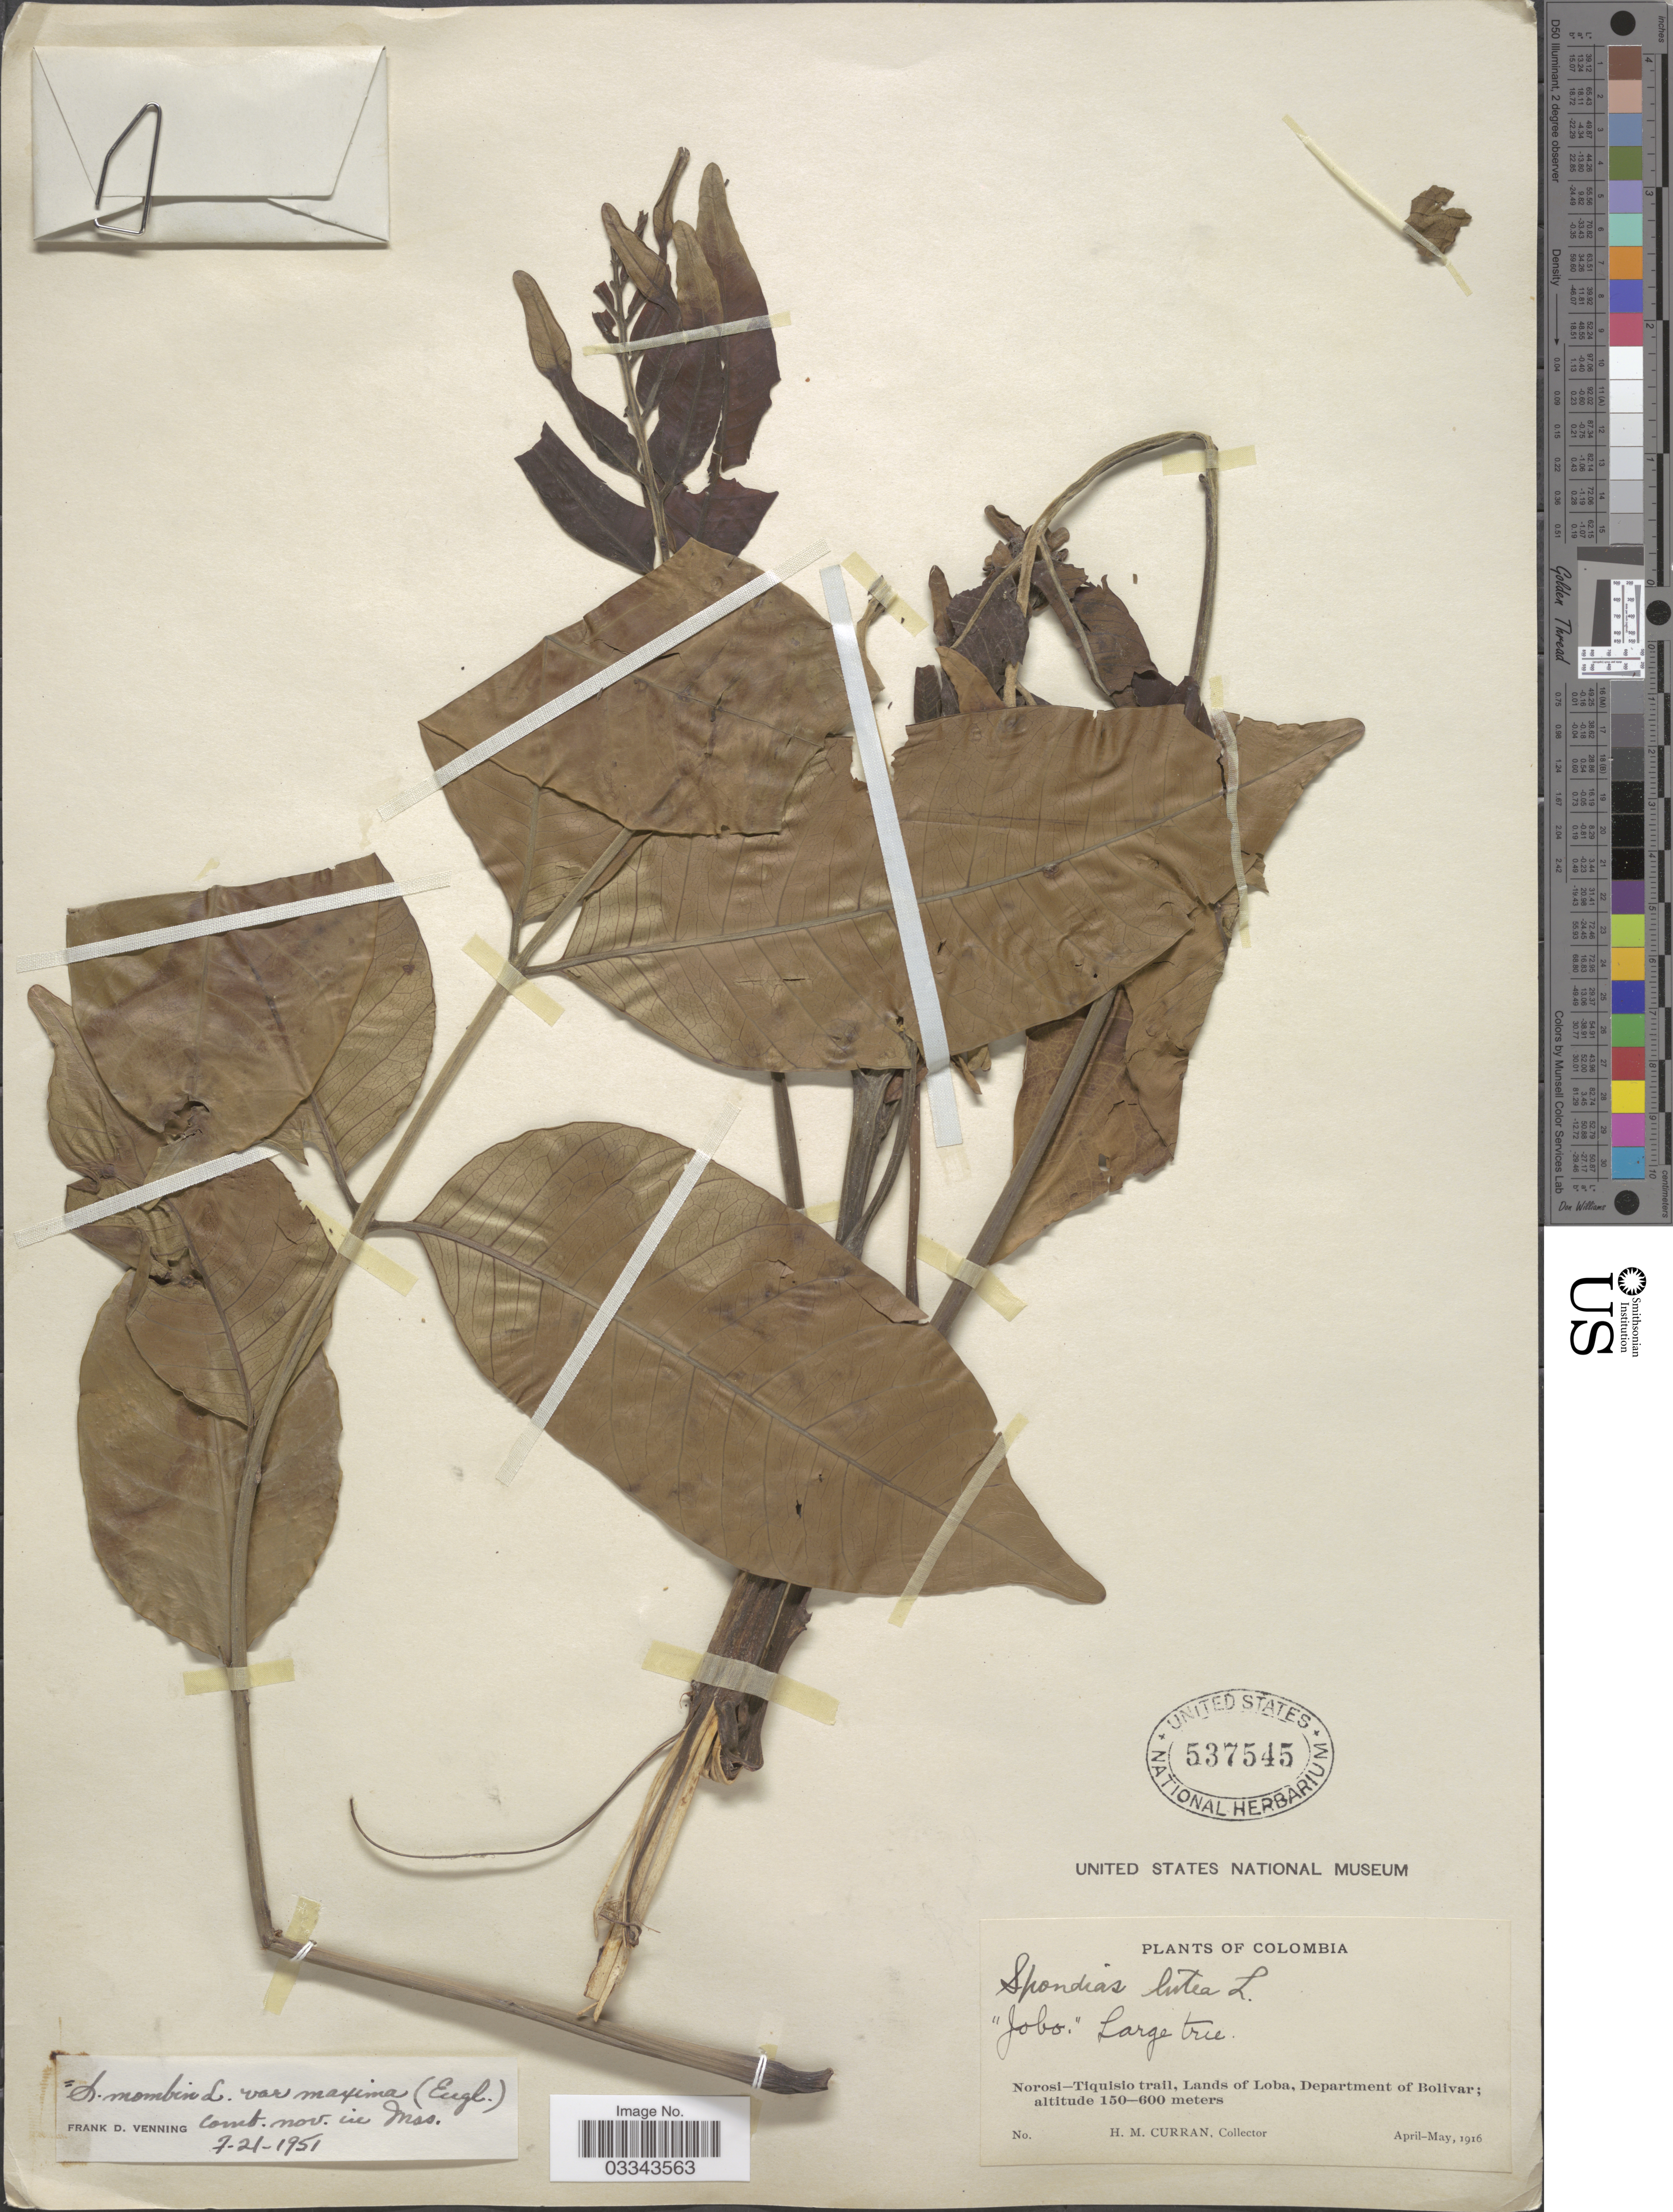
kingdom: Plantae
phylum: Tracheophyta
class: Magnoliopsida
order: Sapindales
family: Anacardiaceae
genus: Spondias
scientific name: Spondias mombin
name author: L.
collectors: H. M. Curran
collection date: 1916-04/1916-05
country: Colombia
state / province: Bolívar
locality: Norosi-Tiquisio trail, Lands of Loba, Department of Bolivar.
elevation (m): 150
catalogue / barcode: US 537545